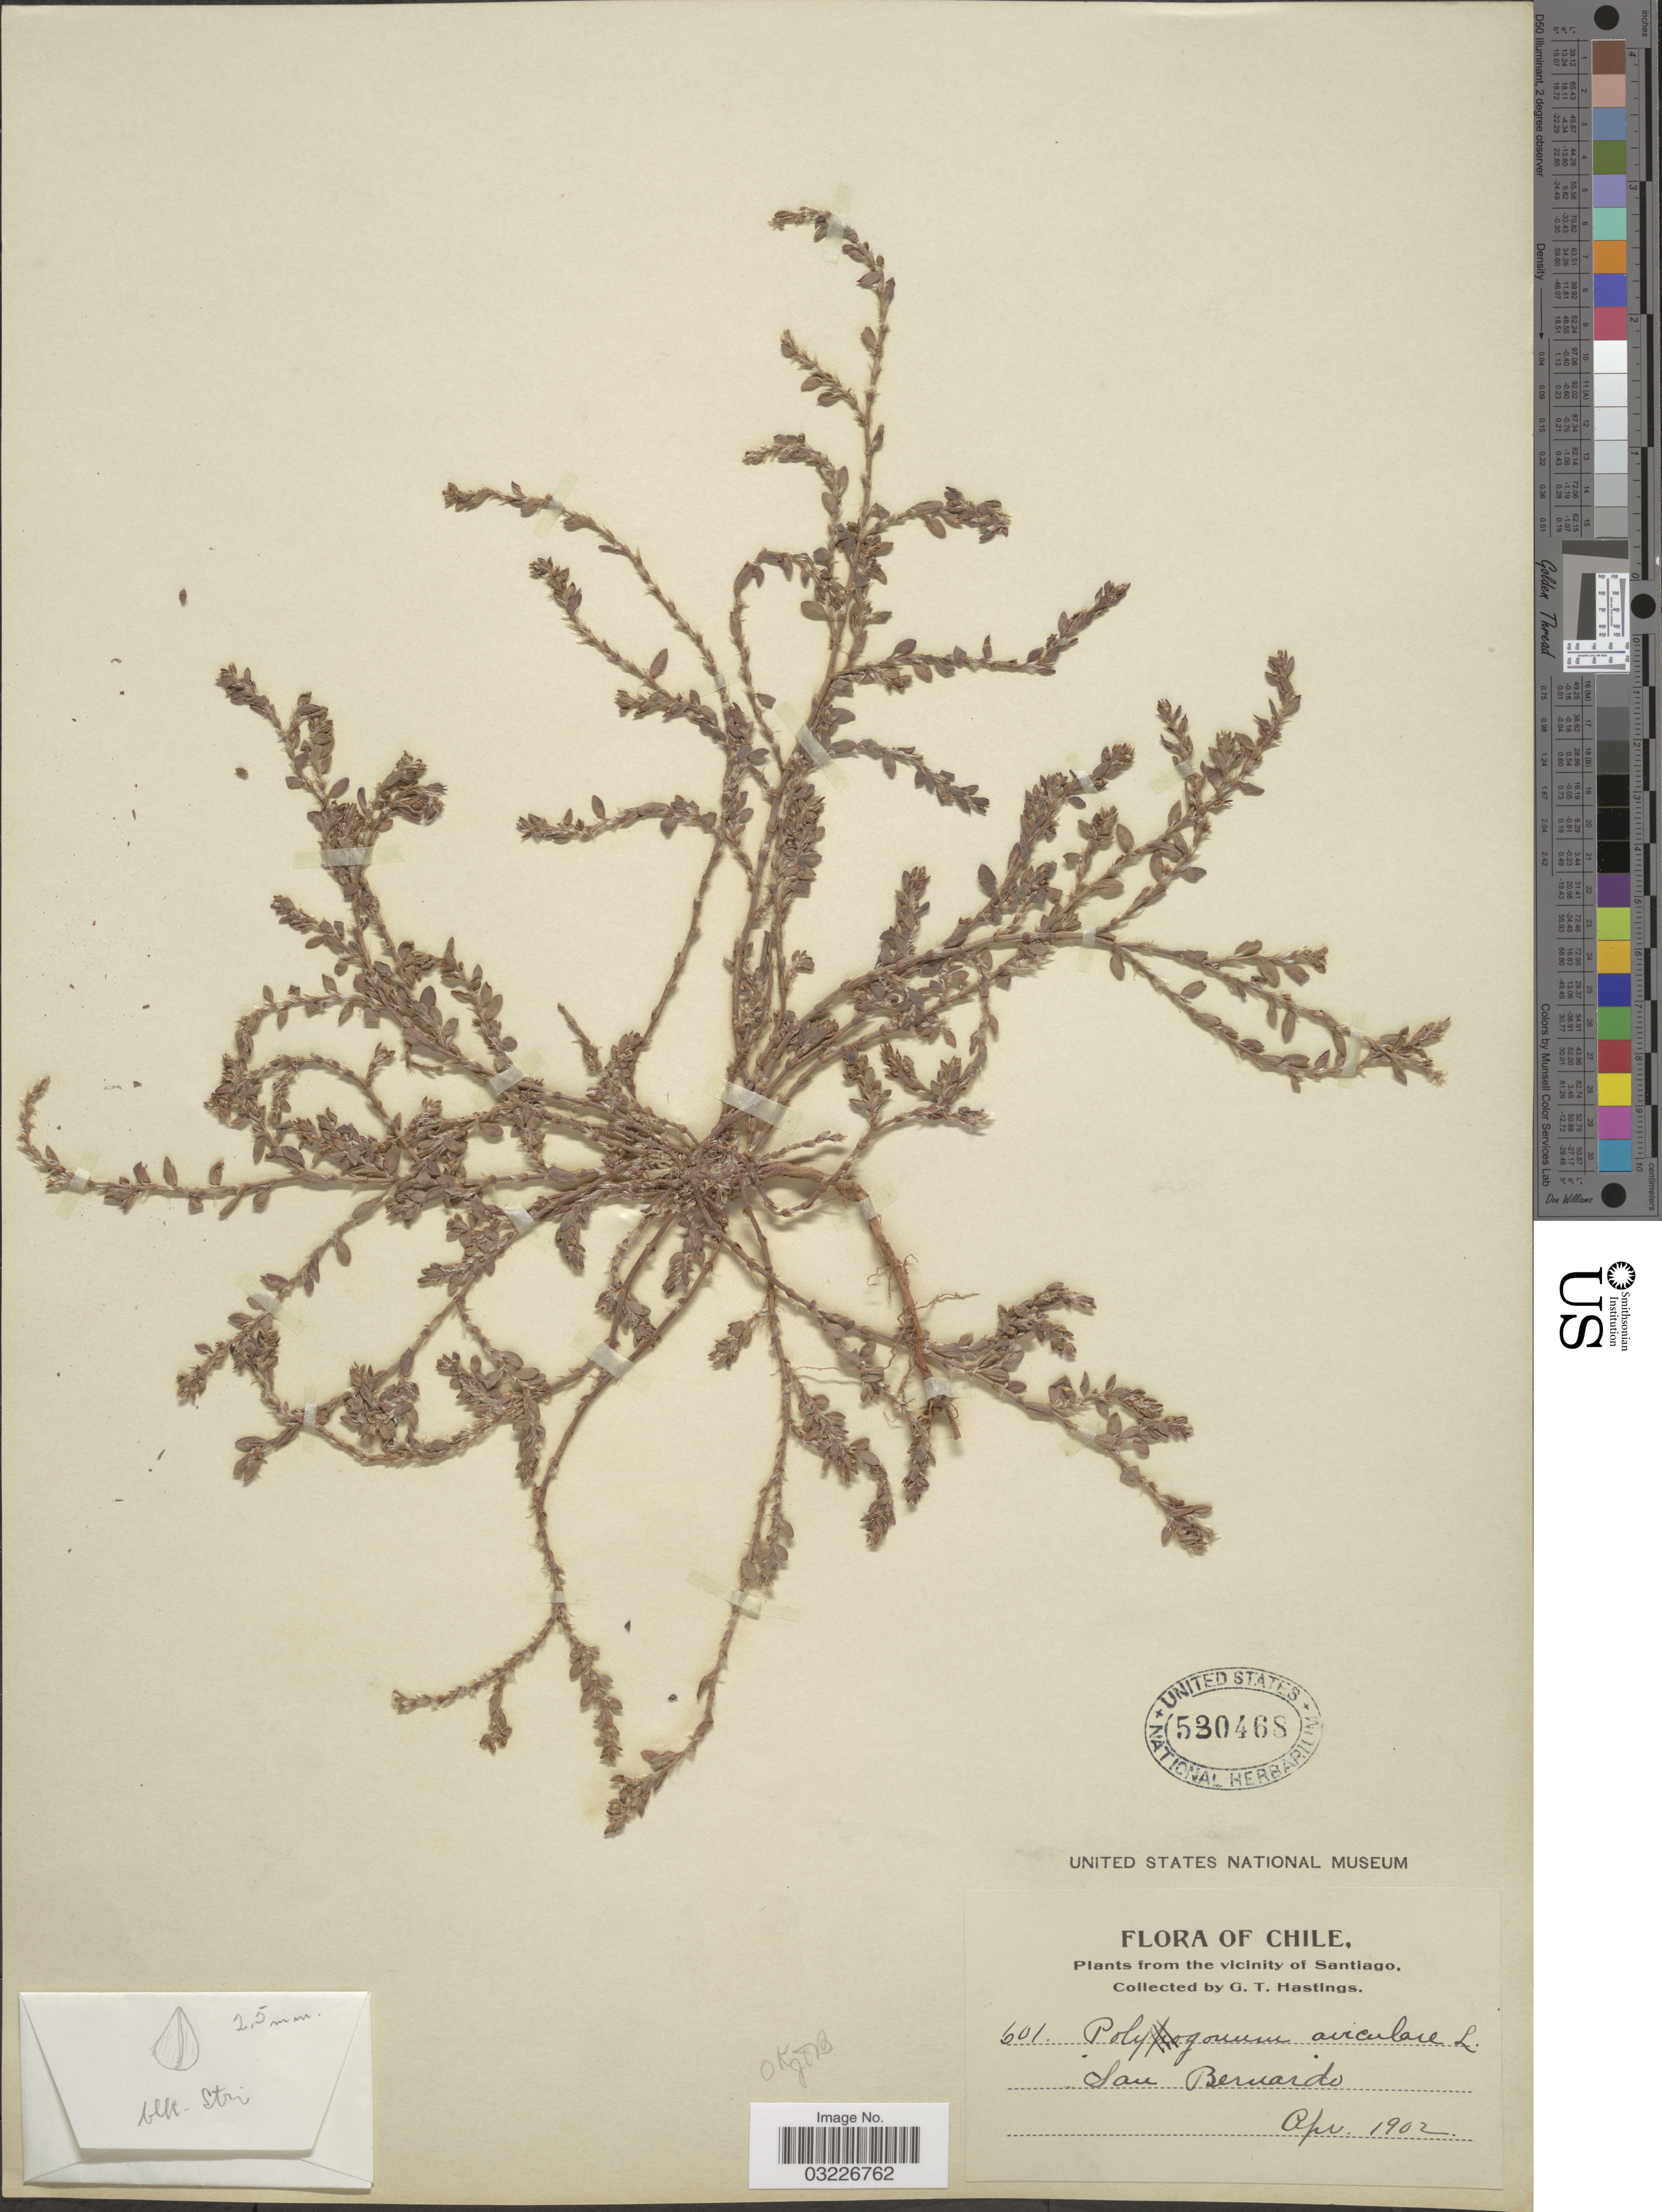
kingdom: Plantae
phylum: Tracheophyta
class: Magnoliopsida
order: Caryophyllales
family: Polygonaceae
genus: Polygonum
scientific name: Polygonum aviculare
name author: L.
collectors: G. Hastings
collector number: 601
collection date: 1902-04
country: Chile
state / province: Región Metropolitana (RM)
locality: Vicinity of Santiago. San Bernardo.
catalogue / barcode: US 530468